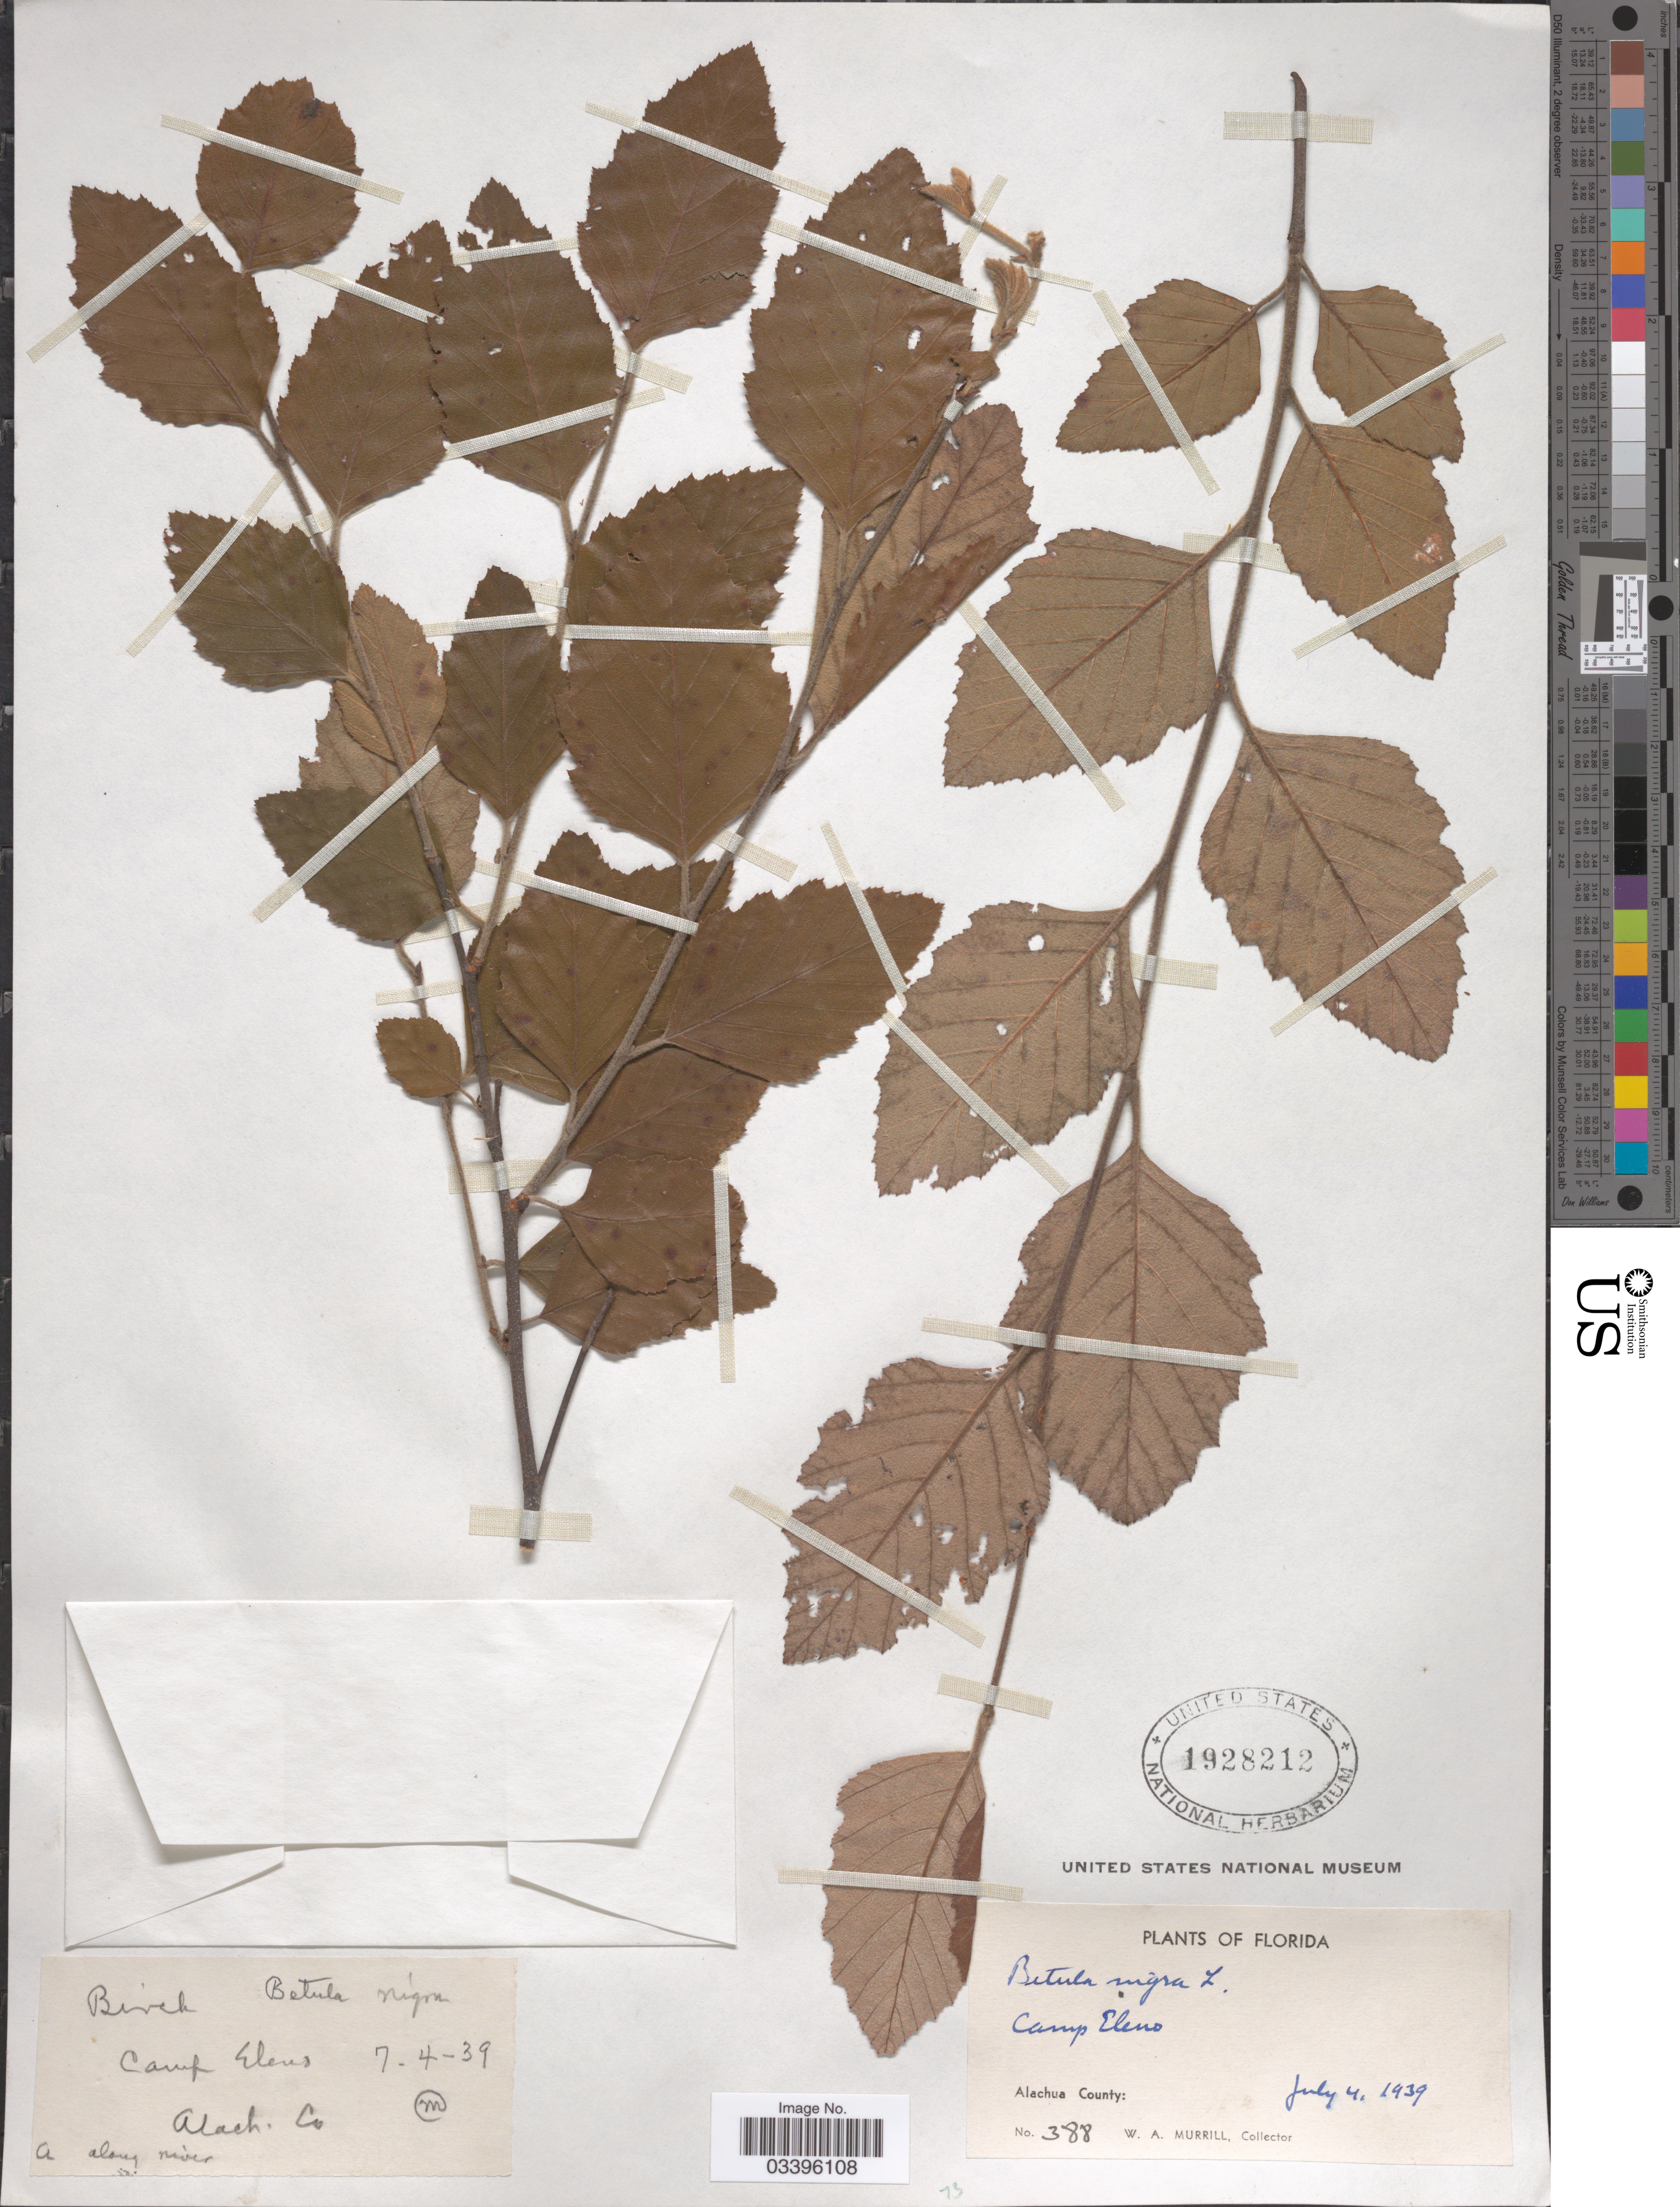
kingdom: Plantae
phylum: Tracheophyta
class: Magnoliopsida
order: Fagales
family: Betulaceae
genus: Betula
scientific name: Betula nigra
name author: L.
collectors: W. A. Murrill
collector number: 388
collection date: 1939-07-04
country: United States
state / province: Florida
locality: Camp Eleno, Alachua County.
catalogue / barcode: US 1928212